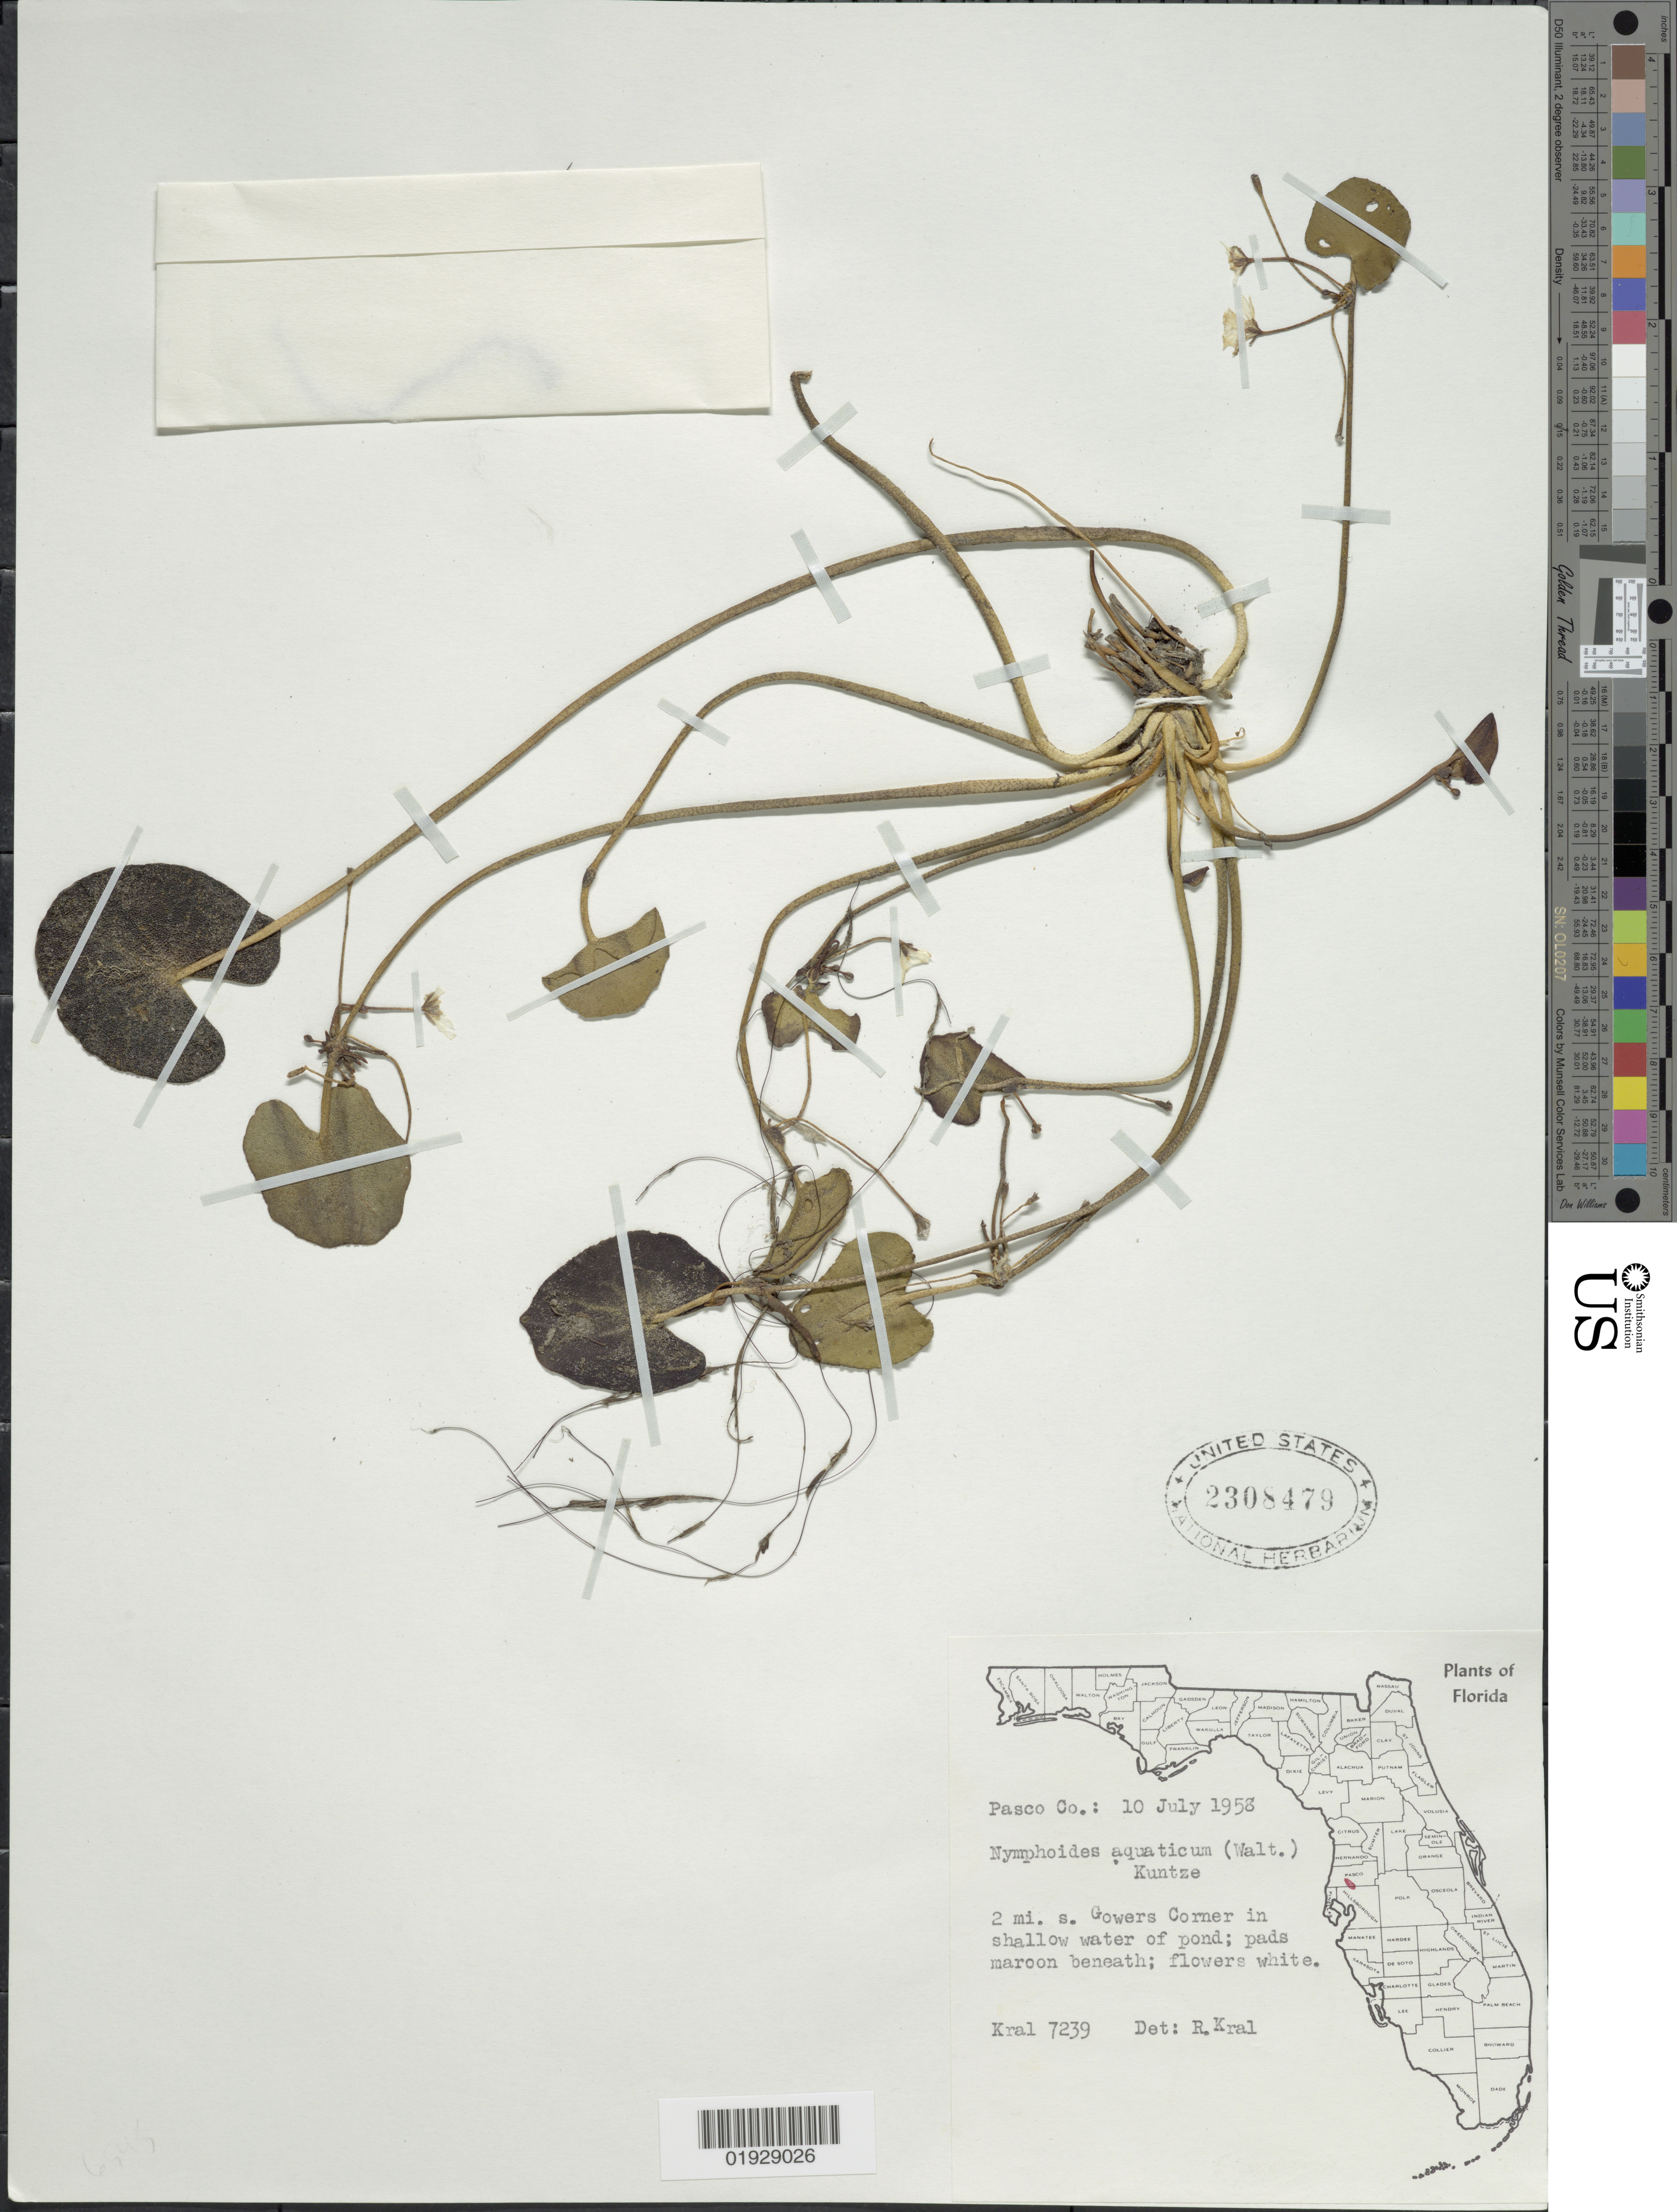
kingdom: Plantae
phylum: Tracheophyta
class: Magnoliopsida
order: Asterales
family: Menyanthaceae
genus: Nymphoides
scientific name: Nymphoides aquatica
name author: (J.F. Gmel.) Kuntze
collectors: -- Kral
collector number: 7239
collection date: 1958-07-10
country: United States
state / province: Florida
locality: Pasco Co., 2 mi. s. Gowers Corner in shallow water of pond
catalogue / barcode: US 2308479